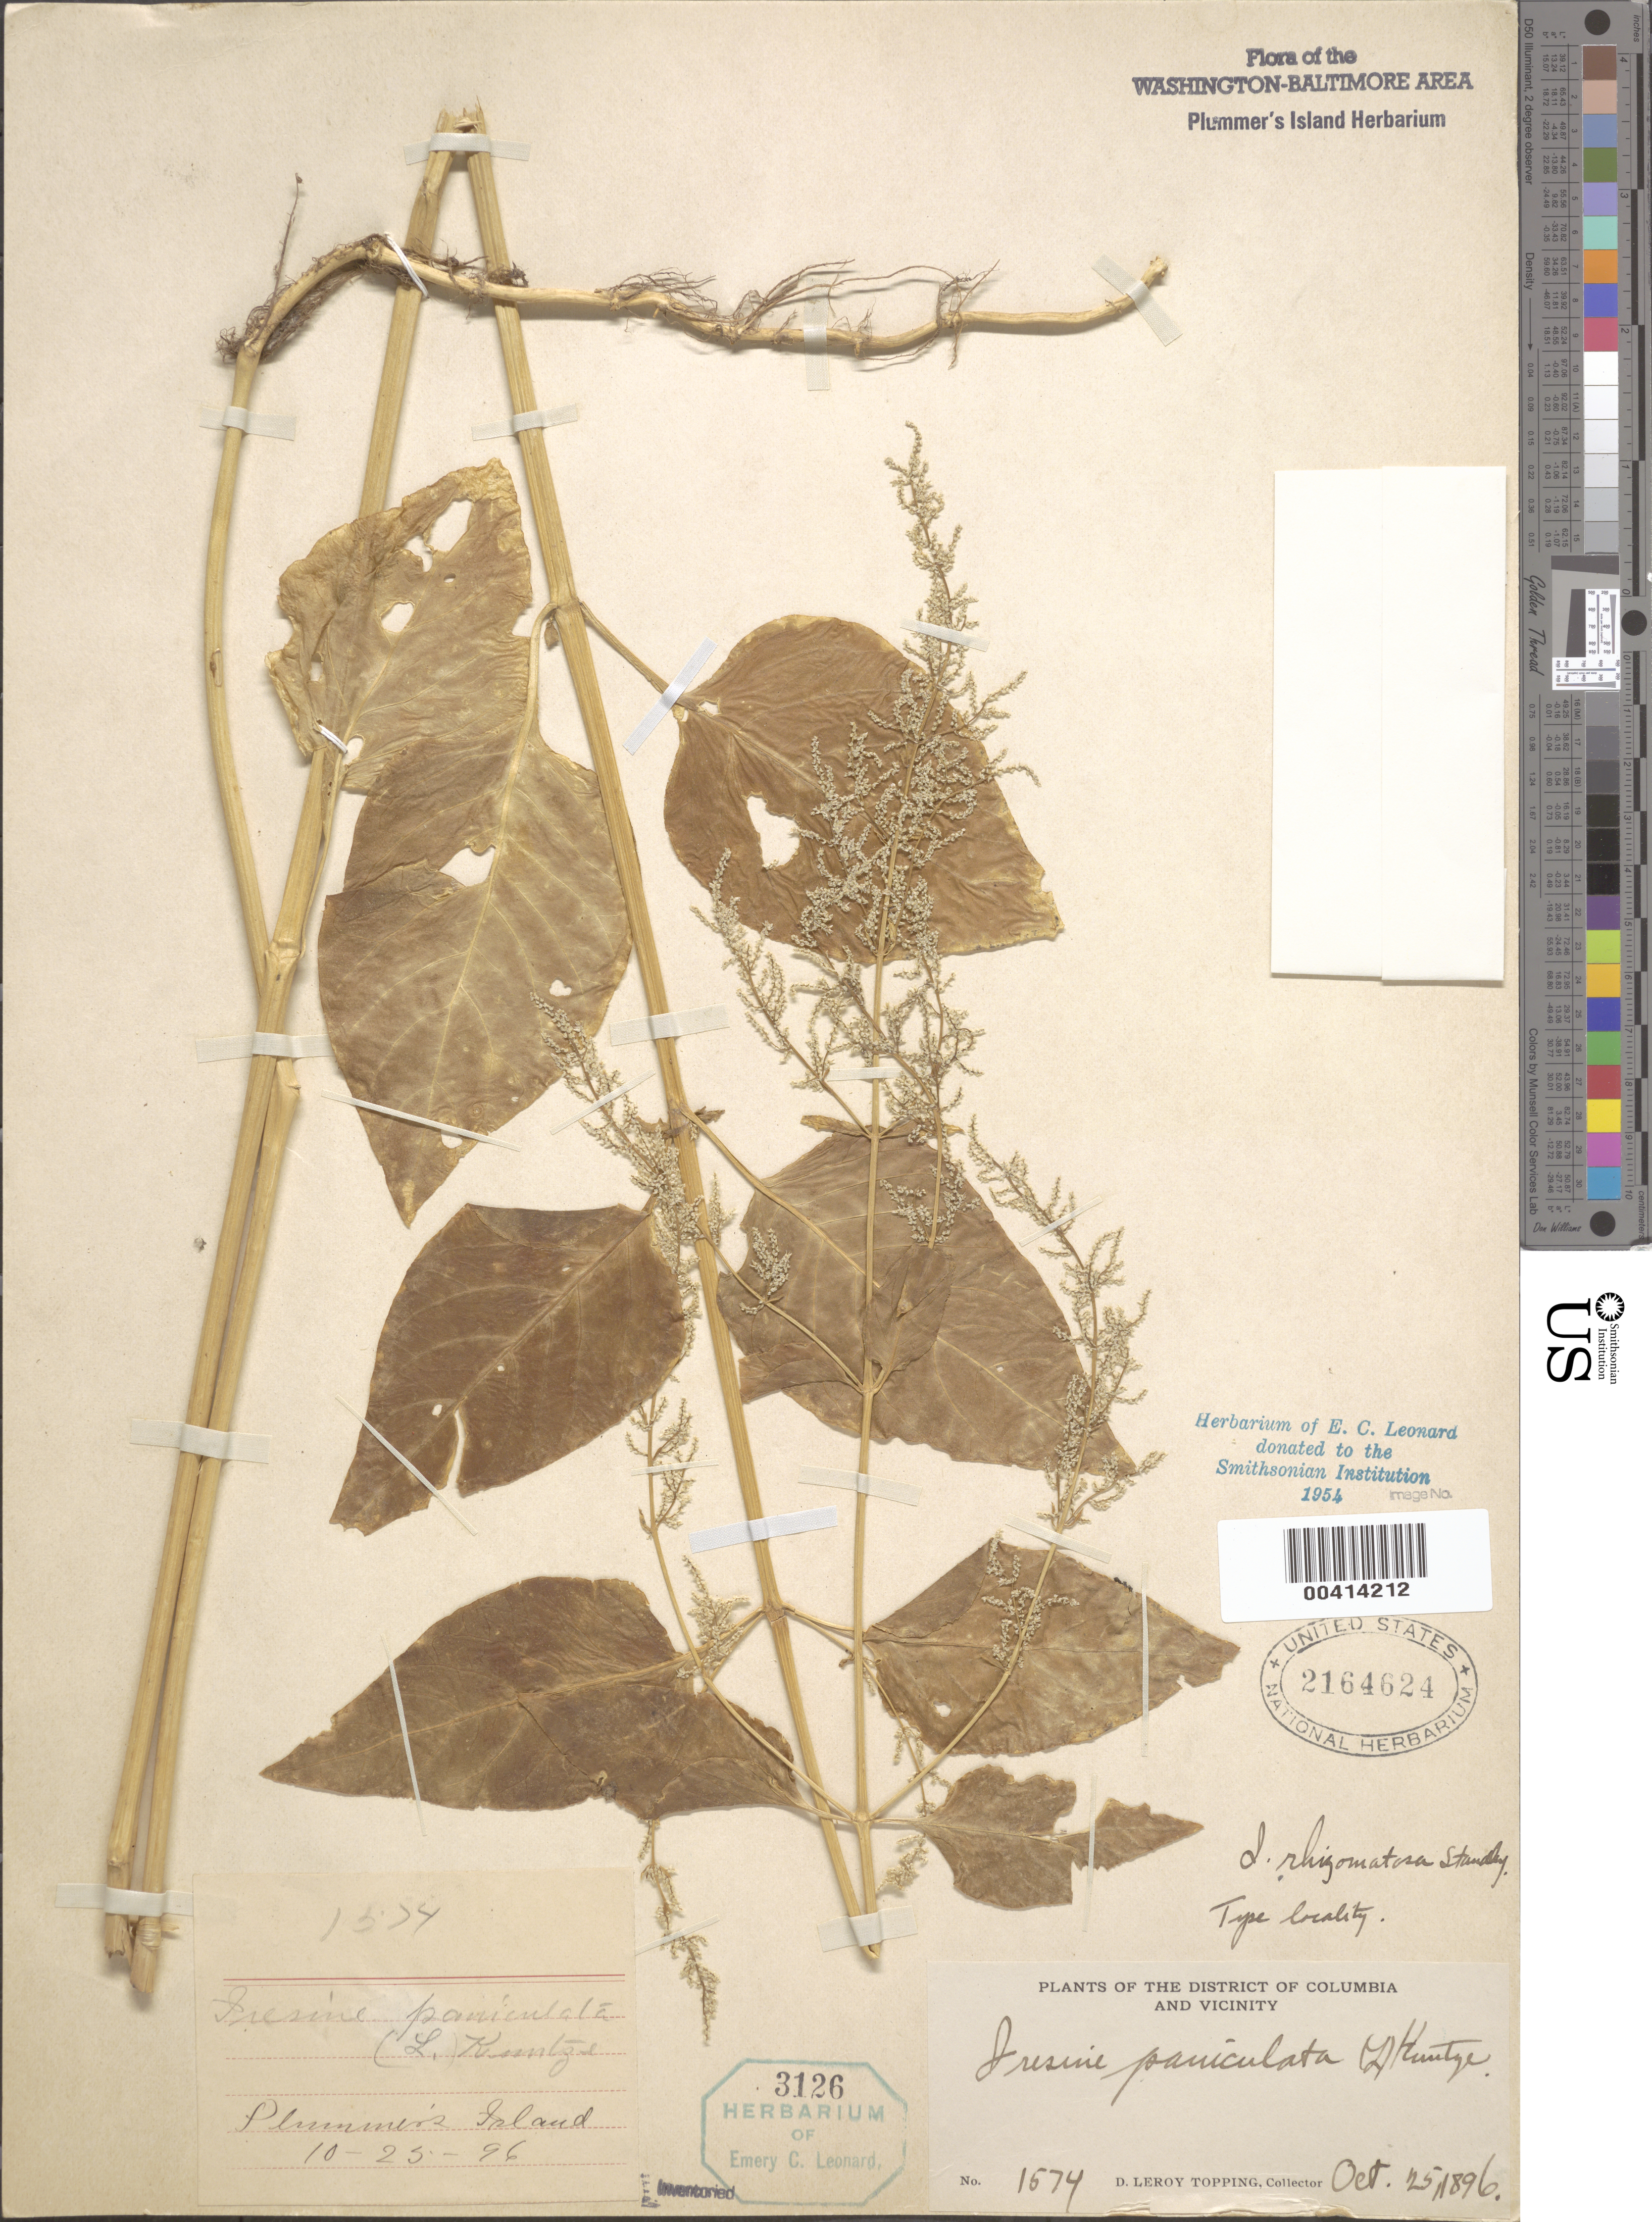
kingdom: Plantae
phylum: Tracheophyta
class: Magnoliopsida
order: Caryophyllales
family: Amaranthaceae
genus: Iresine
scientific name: Iresine rhizomatosa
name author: Standl.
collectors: D. L. Topping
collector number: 1574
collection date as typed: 25 Oct 1896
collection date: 1896-10-25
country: United States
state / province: Maryland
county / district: Montgomery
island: Plummers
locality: Plummer's Island C. & O. Canal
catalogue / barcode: US 2164624